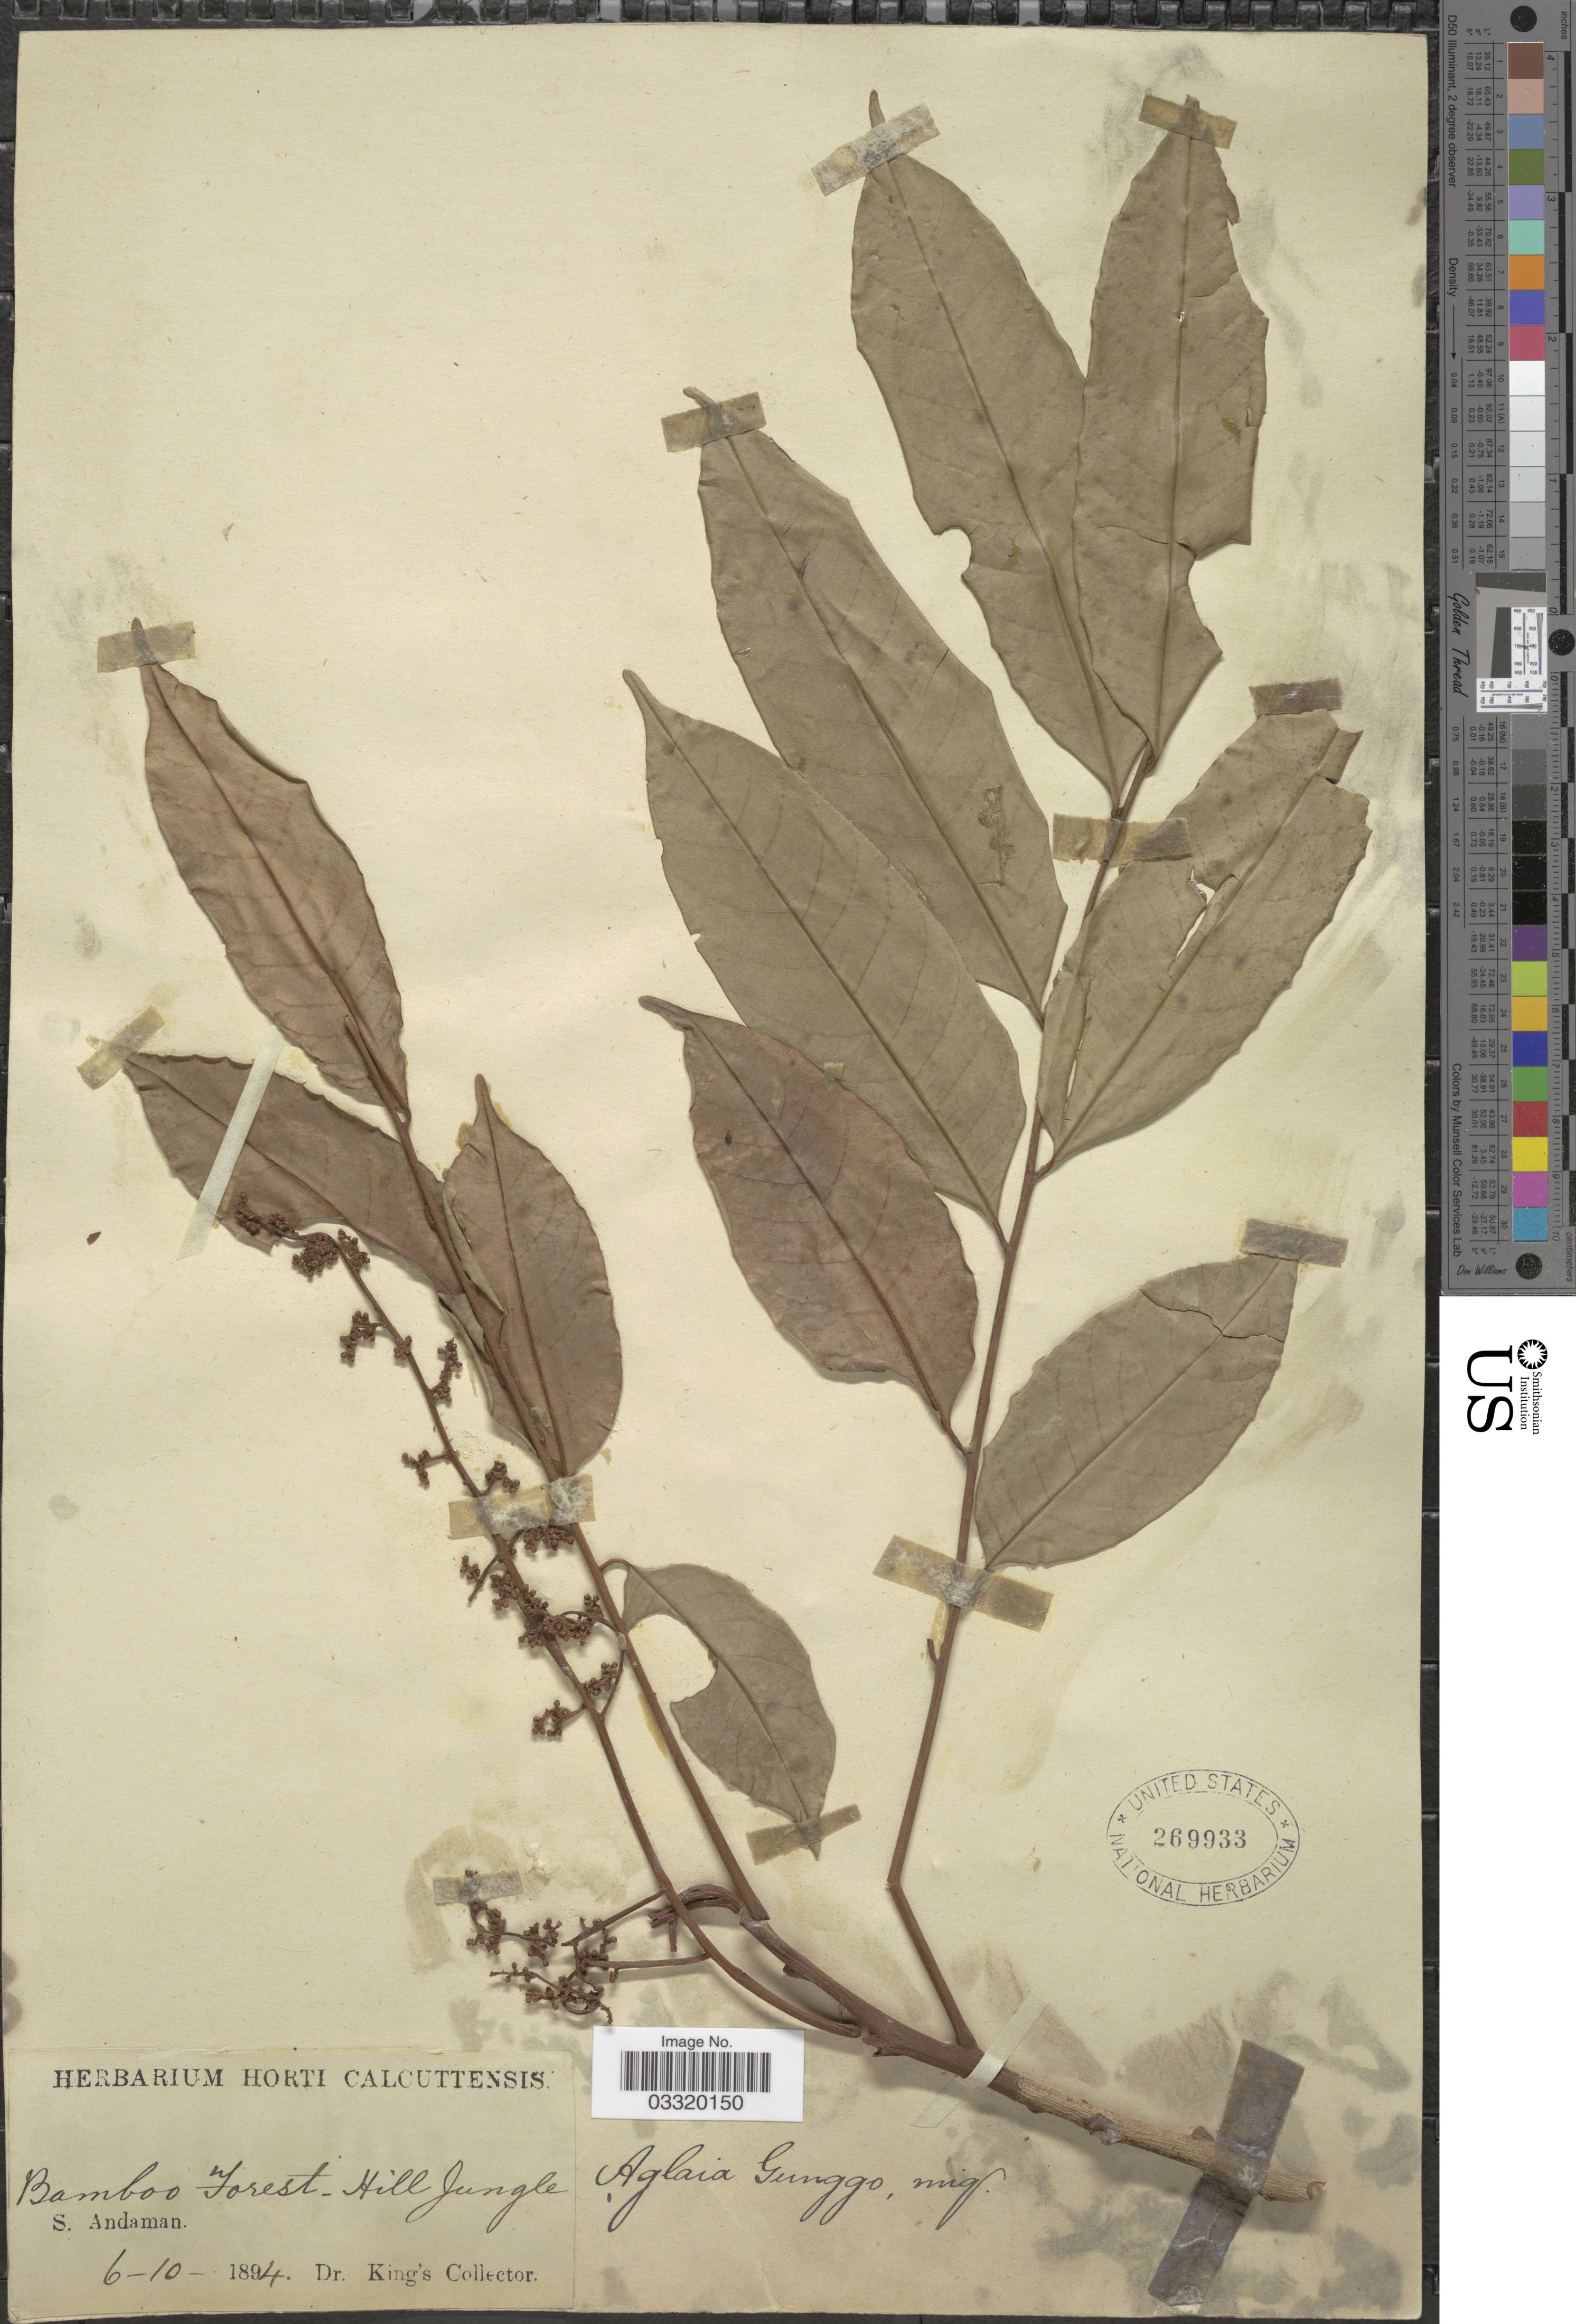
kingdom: Plantae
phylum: Tracheophyta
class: Magnoliopsida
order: Sapindales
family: Meliaceae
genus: Aglaia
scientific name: Aglaia silvestris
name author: (M. Roem.) Merr.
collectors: Dr. King's collector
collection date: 1894-10-06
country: India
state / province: Andaman and Nicobar Islands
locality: S. Andaman.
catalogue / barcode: US 269933